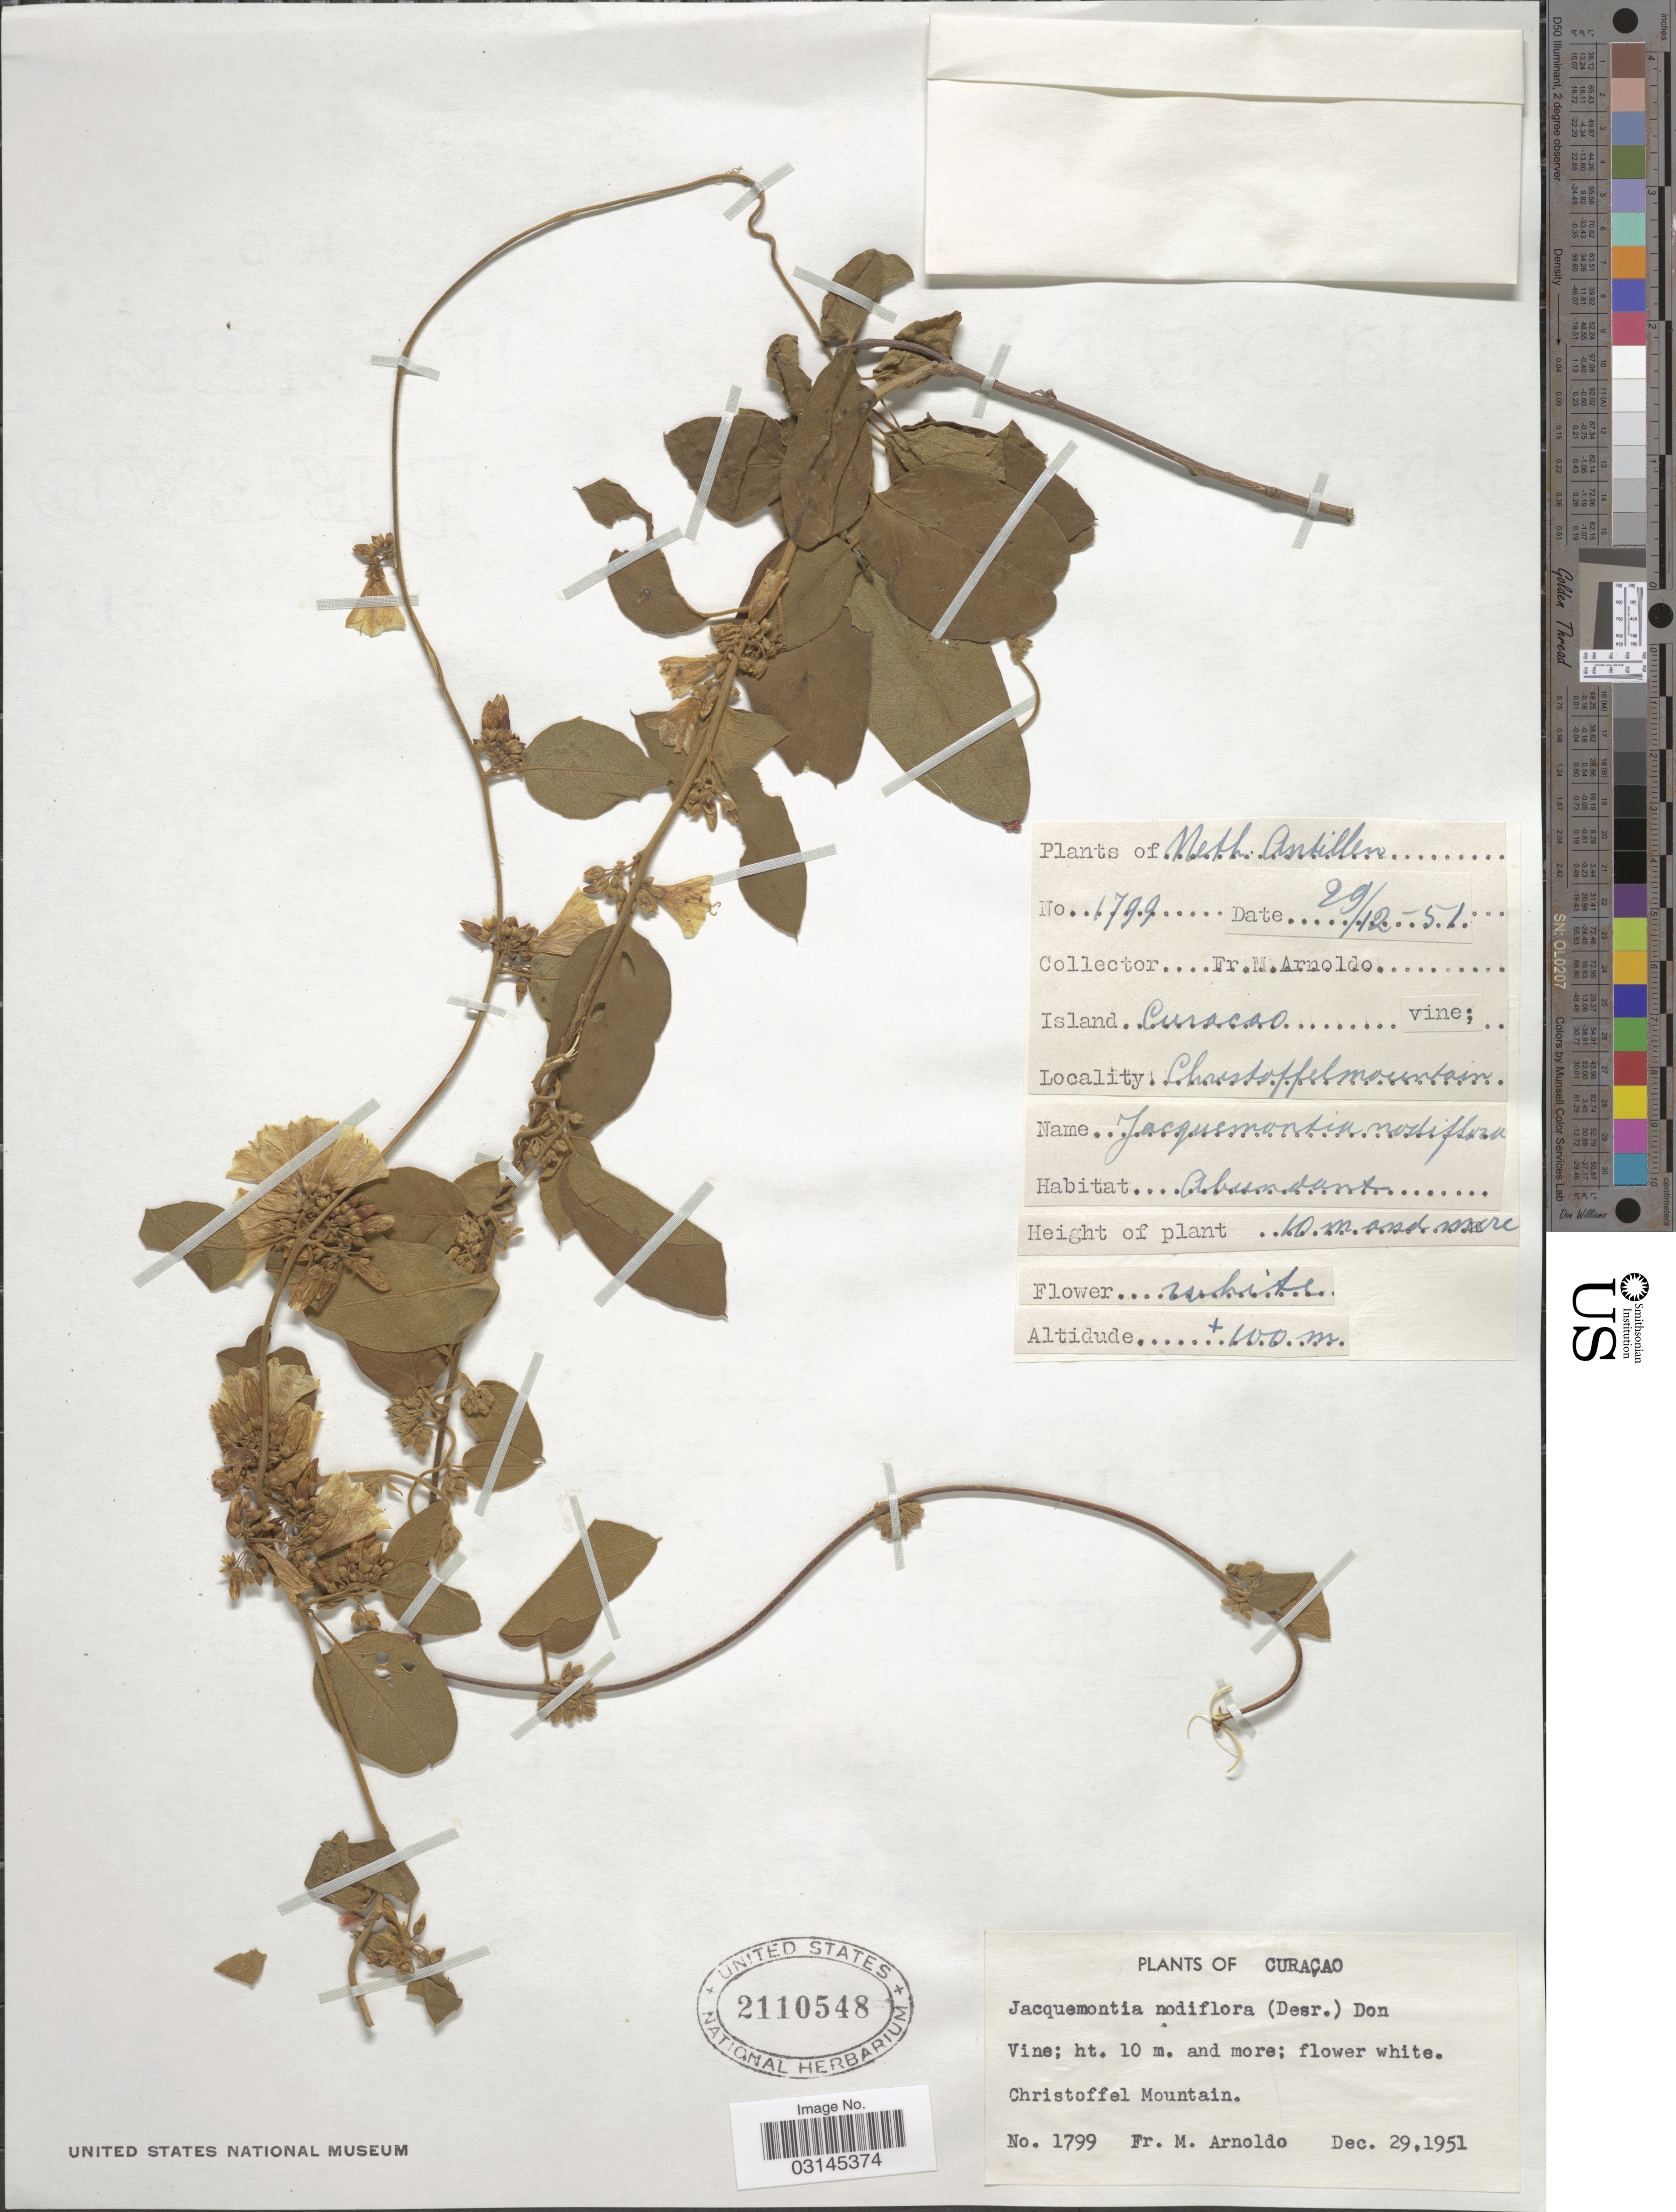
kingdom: Plantae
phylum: Tracheophyta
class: Magnoliopsida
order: Solanales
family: Convolvulaceae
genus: Convolvulus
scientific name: Convolvulus nodiflorus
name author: Desr.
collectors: N. Arnoldo-Broeders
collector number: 1799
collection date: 1951-12-29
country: Curaçao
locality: Christoffel Mountain. Neth. Antillen.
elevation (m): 100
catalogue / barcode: US 2110548